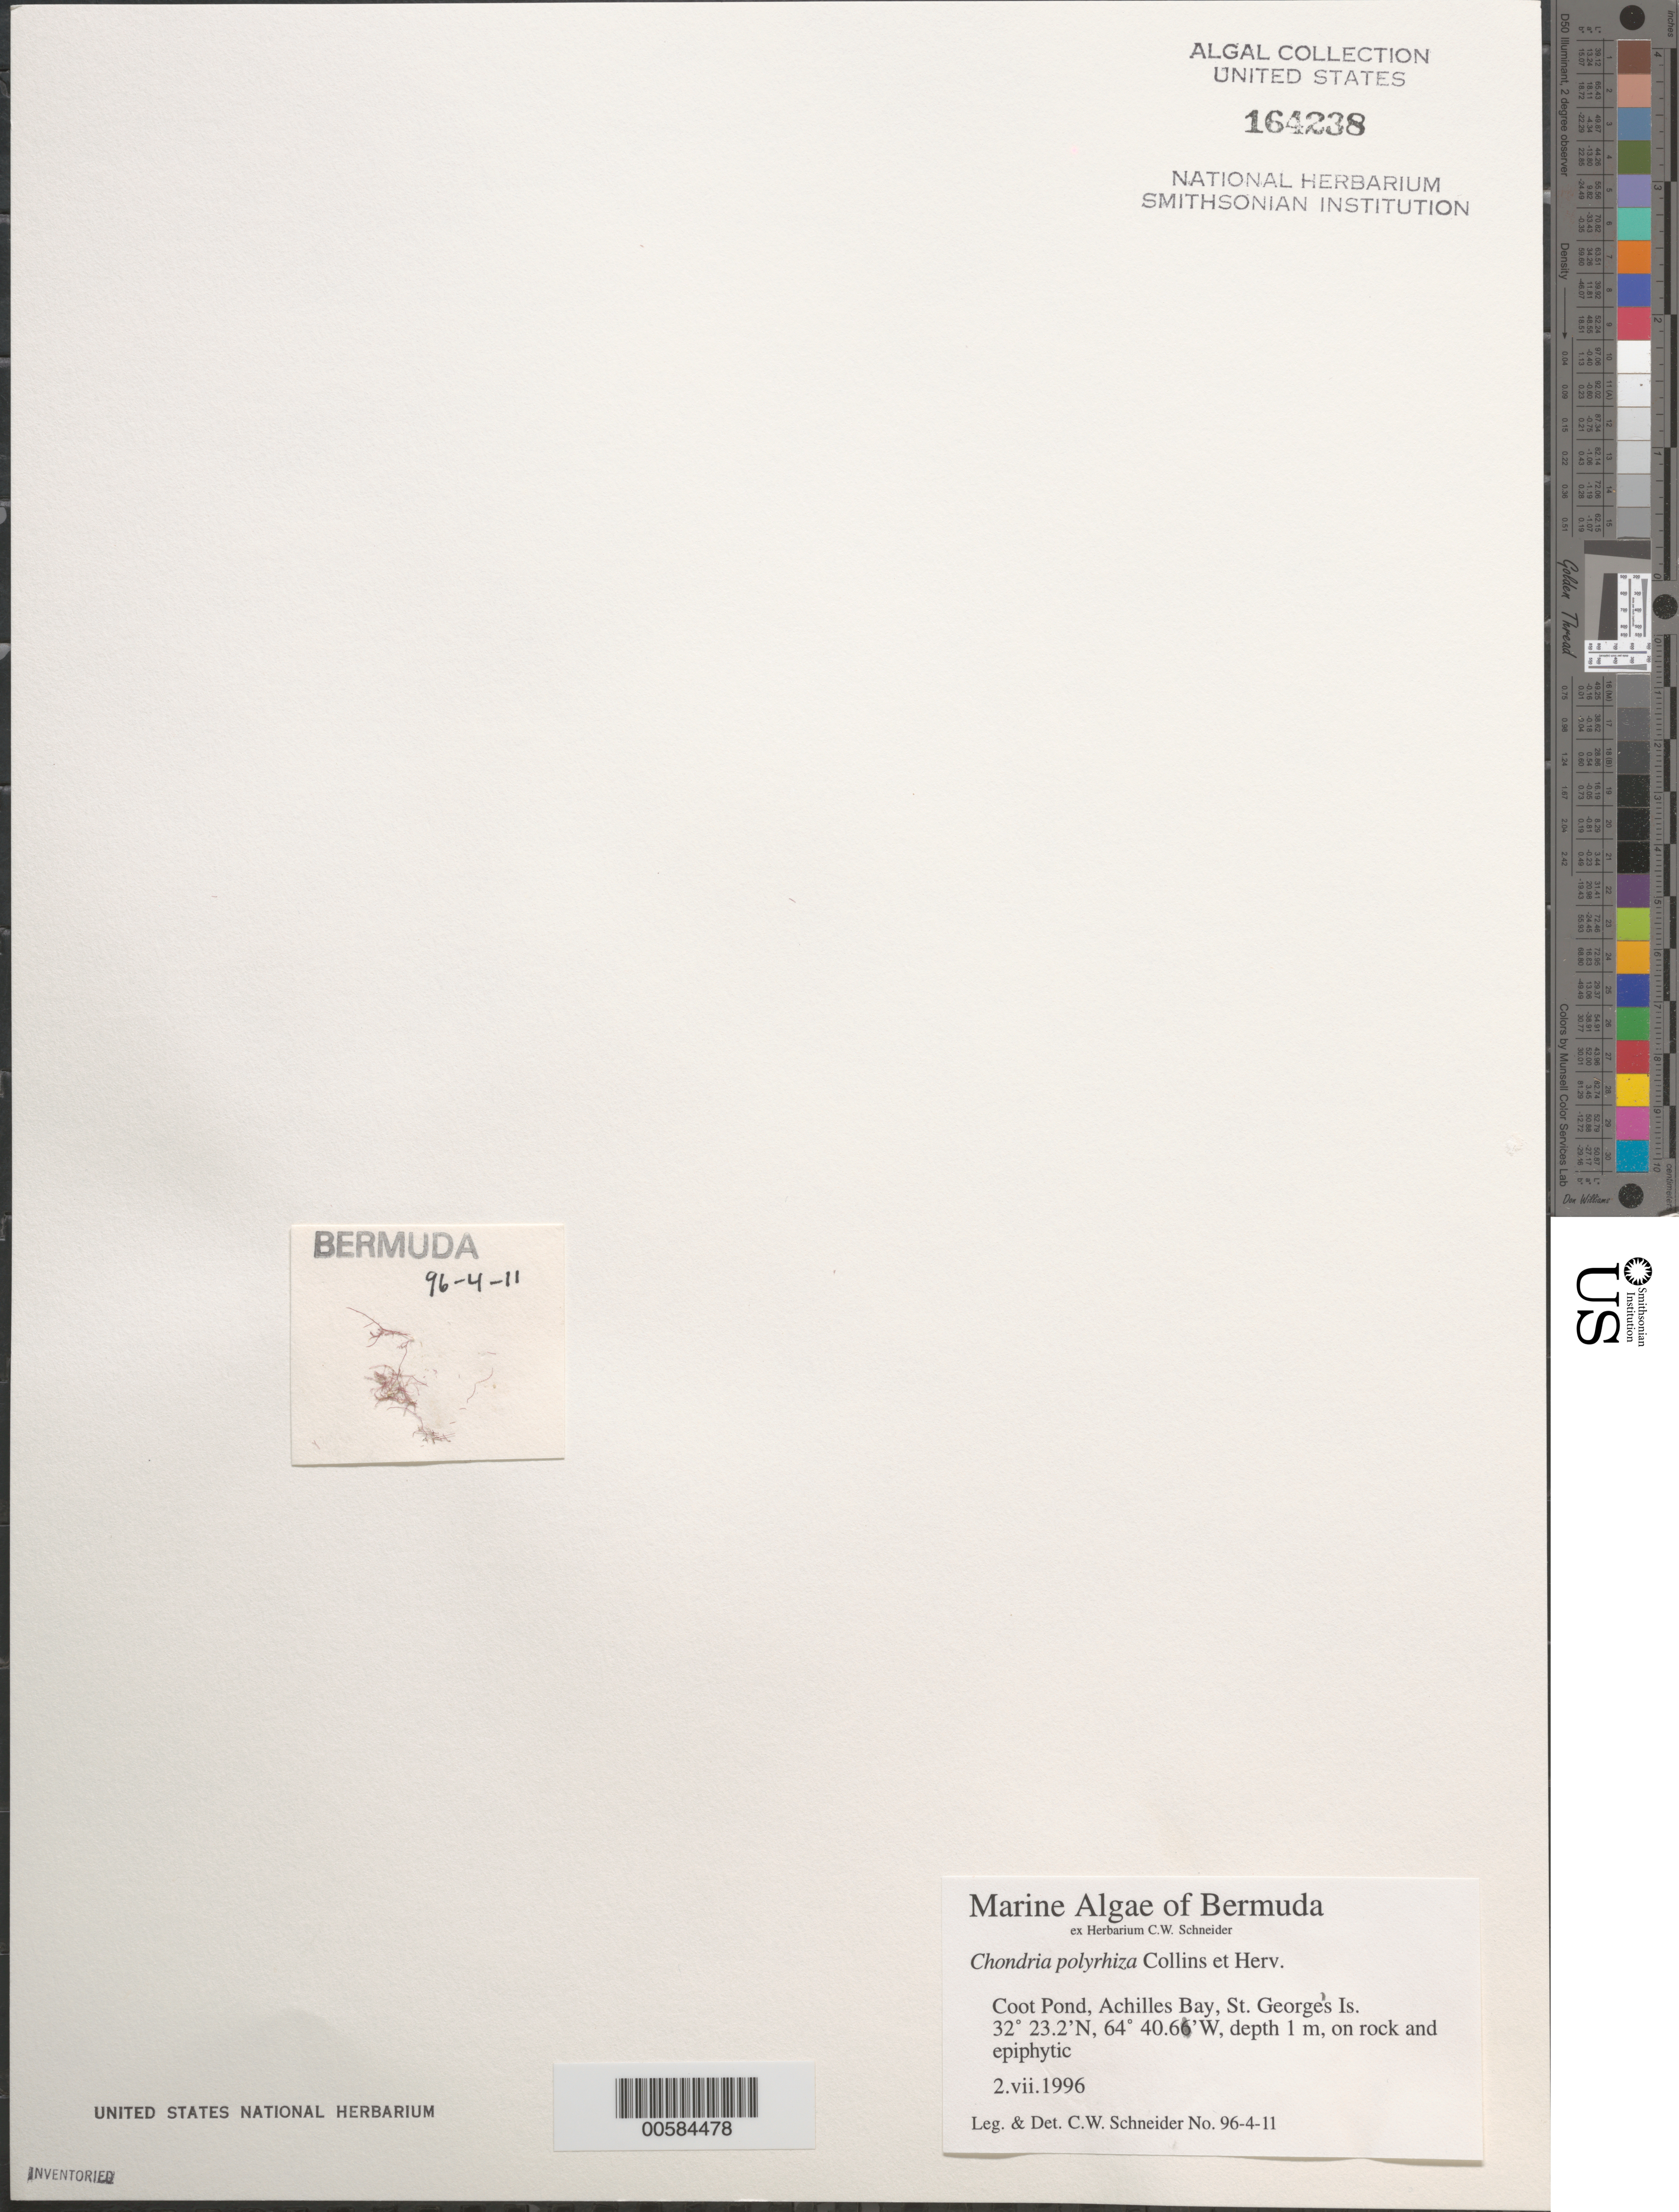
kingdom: Plantae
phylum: Rhodophyta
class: Florideophyceae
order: Ceramiales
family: Rhodomelaceae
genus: Chondria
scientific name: Chondria polyrhiza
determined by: Schneider, C. W.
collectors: C. W. Schneider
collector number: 96-4-11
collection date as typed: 02 Jul 1996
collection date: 1996-07-02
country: Bermuda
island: St. George's Island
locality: Coot Pond, Achilles Bay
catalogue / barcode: US 164238